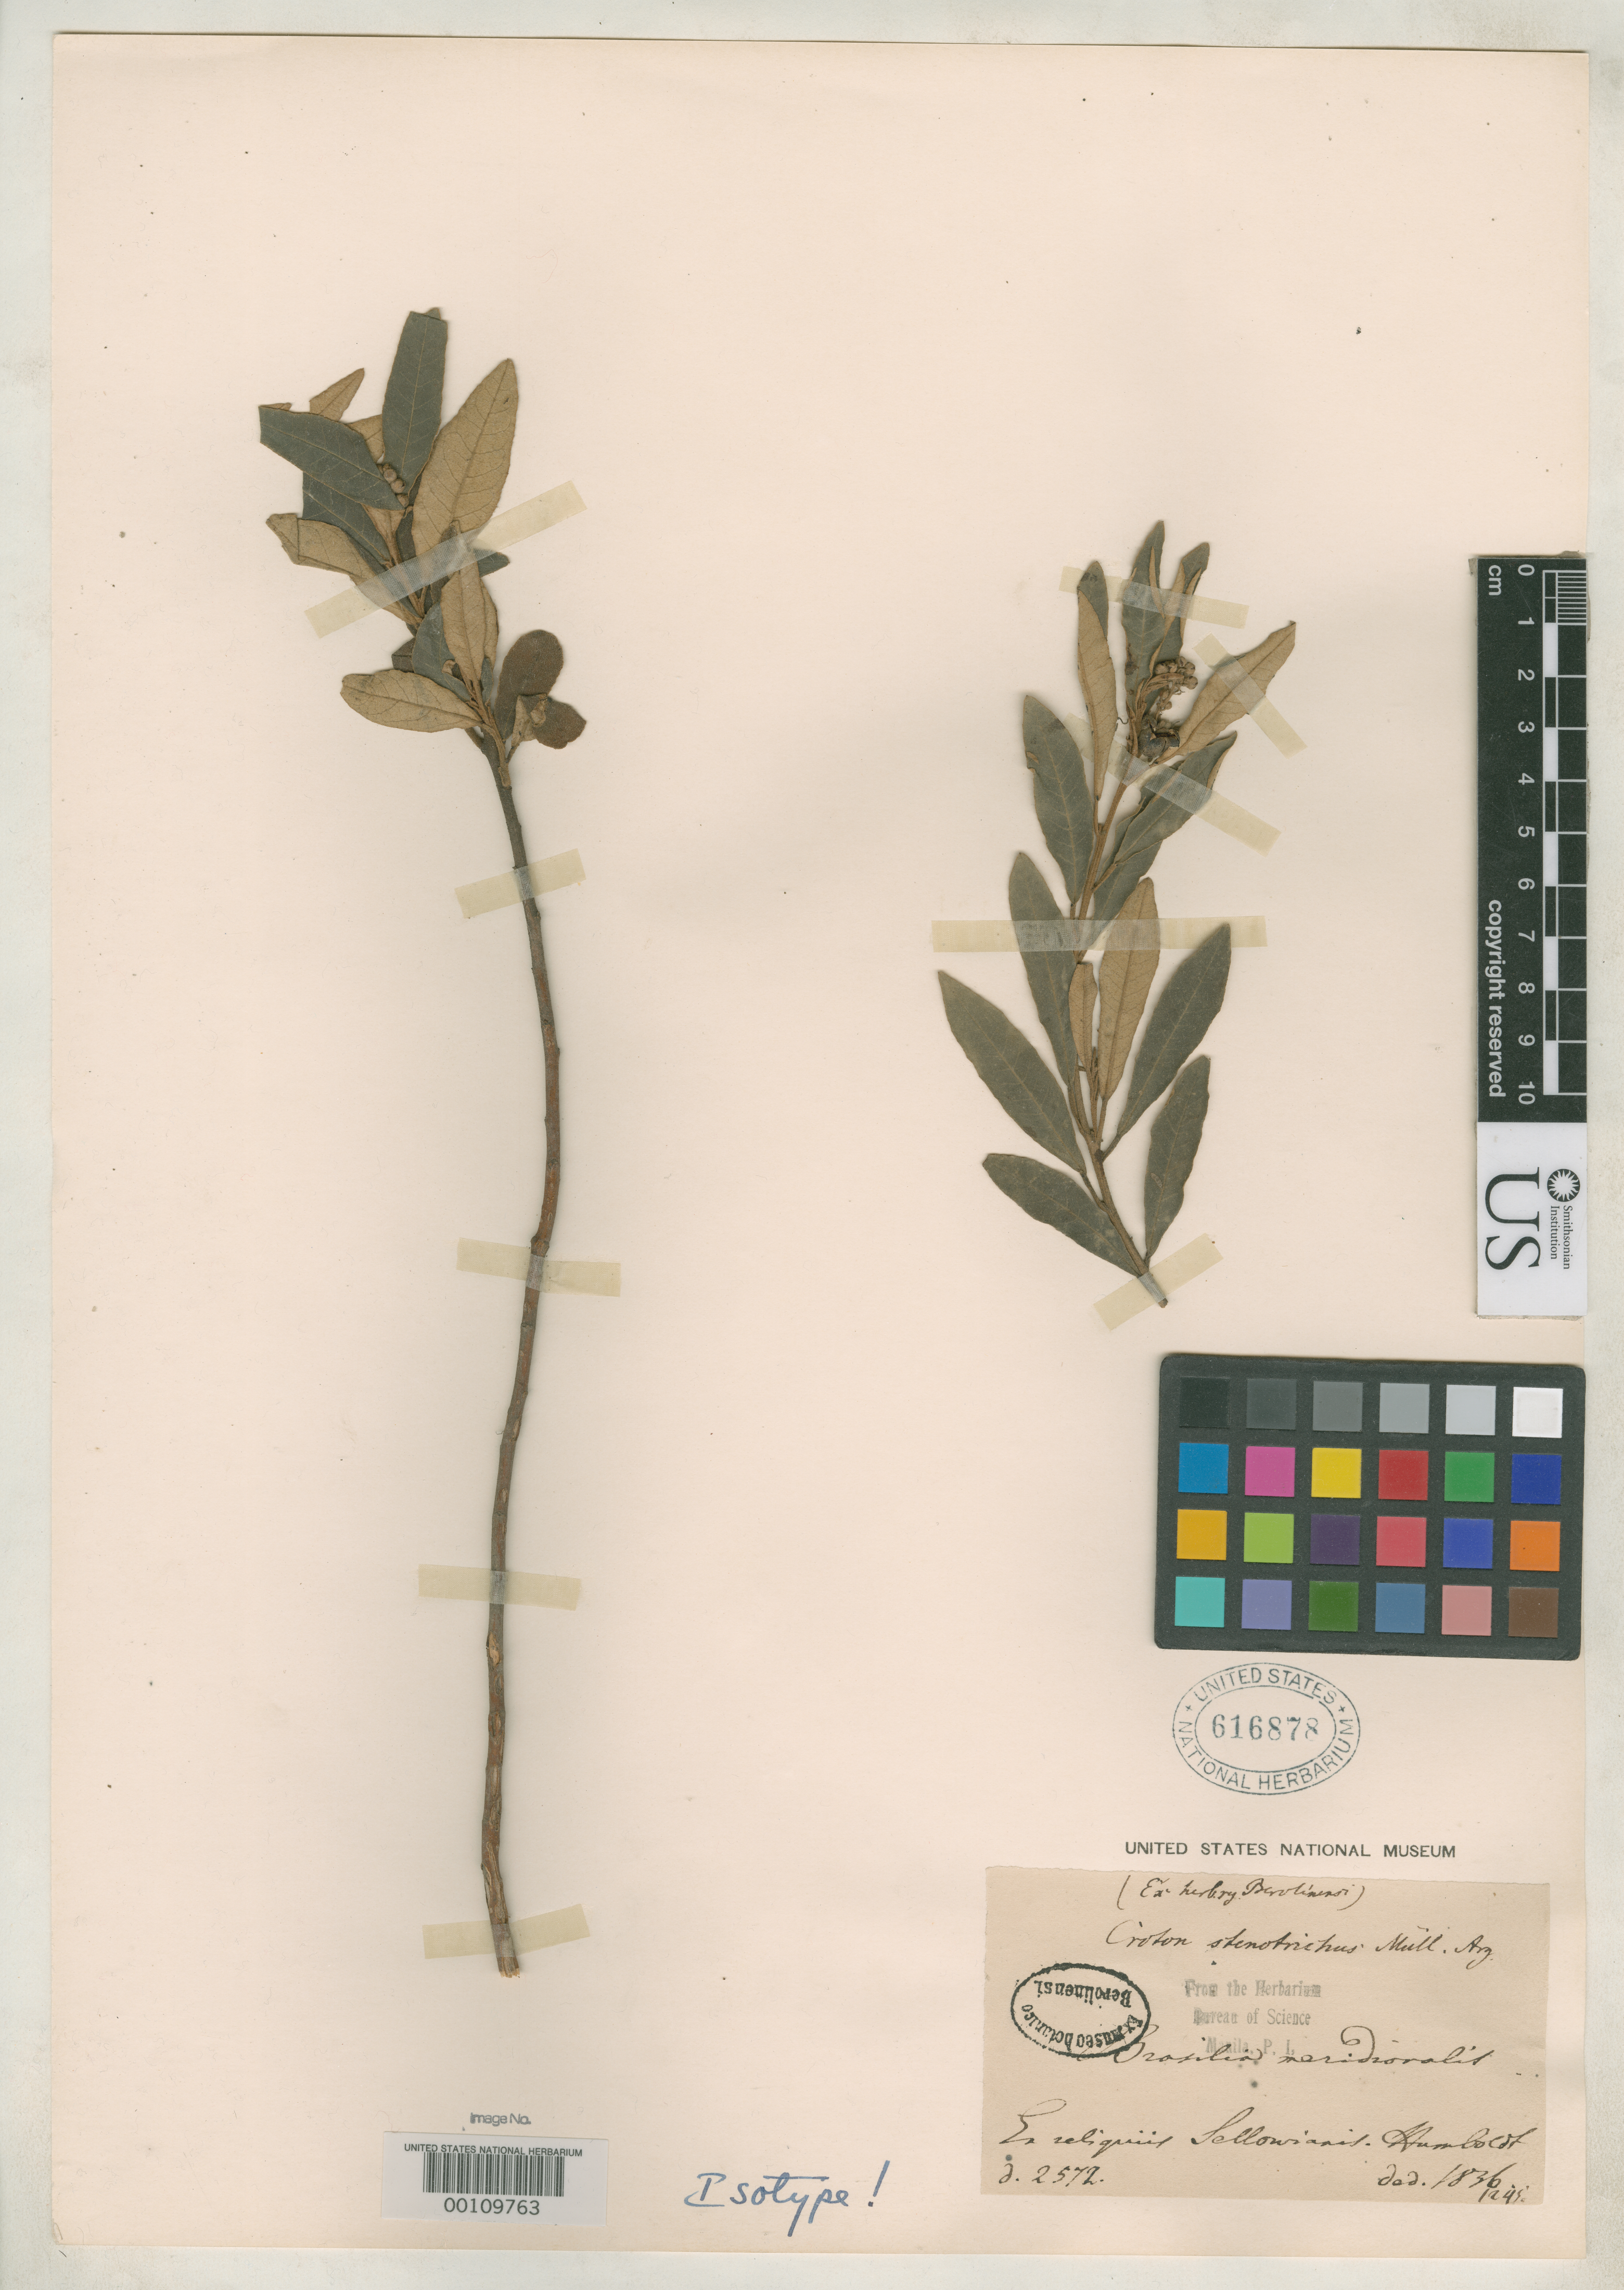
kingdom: Plantae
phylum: Tracheophyta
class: Magnoliopsida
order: Malpighiales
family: Euphorbiaceae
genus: Croton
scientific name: Croton stenotrichus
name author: Müll. Arg.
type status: Isotype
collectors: F. Sellow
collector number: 2572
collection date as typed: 1836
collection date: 1836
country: Brazil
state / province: Minas Gerais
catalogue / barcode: US 616878